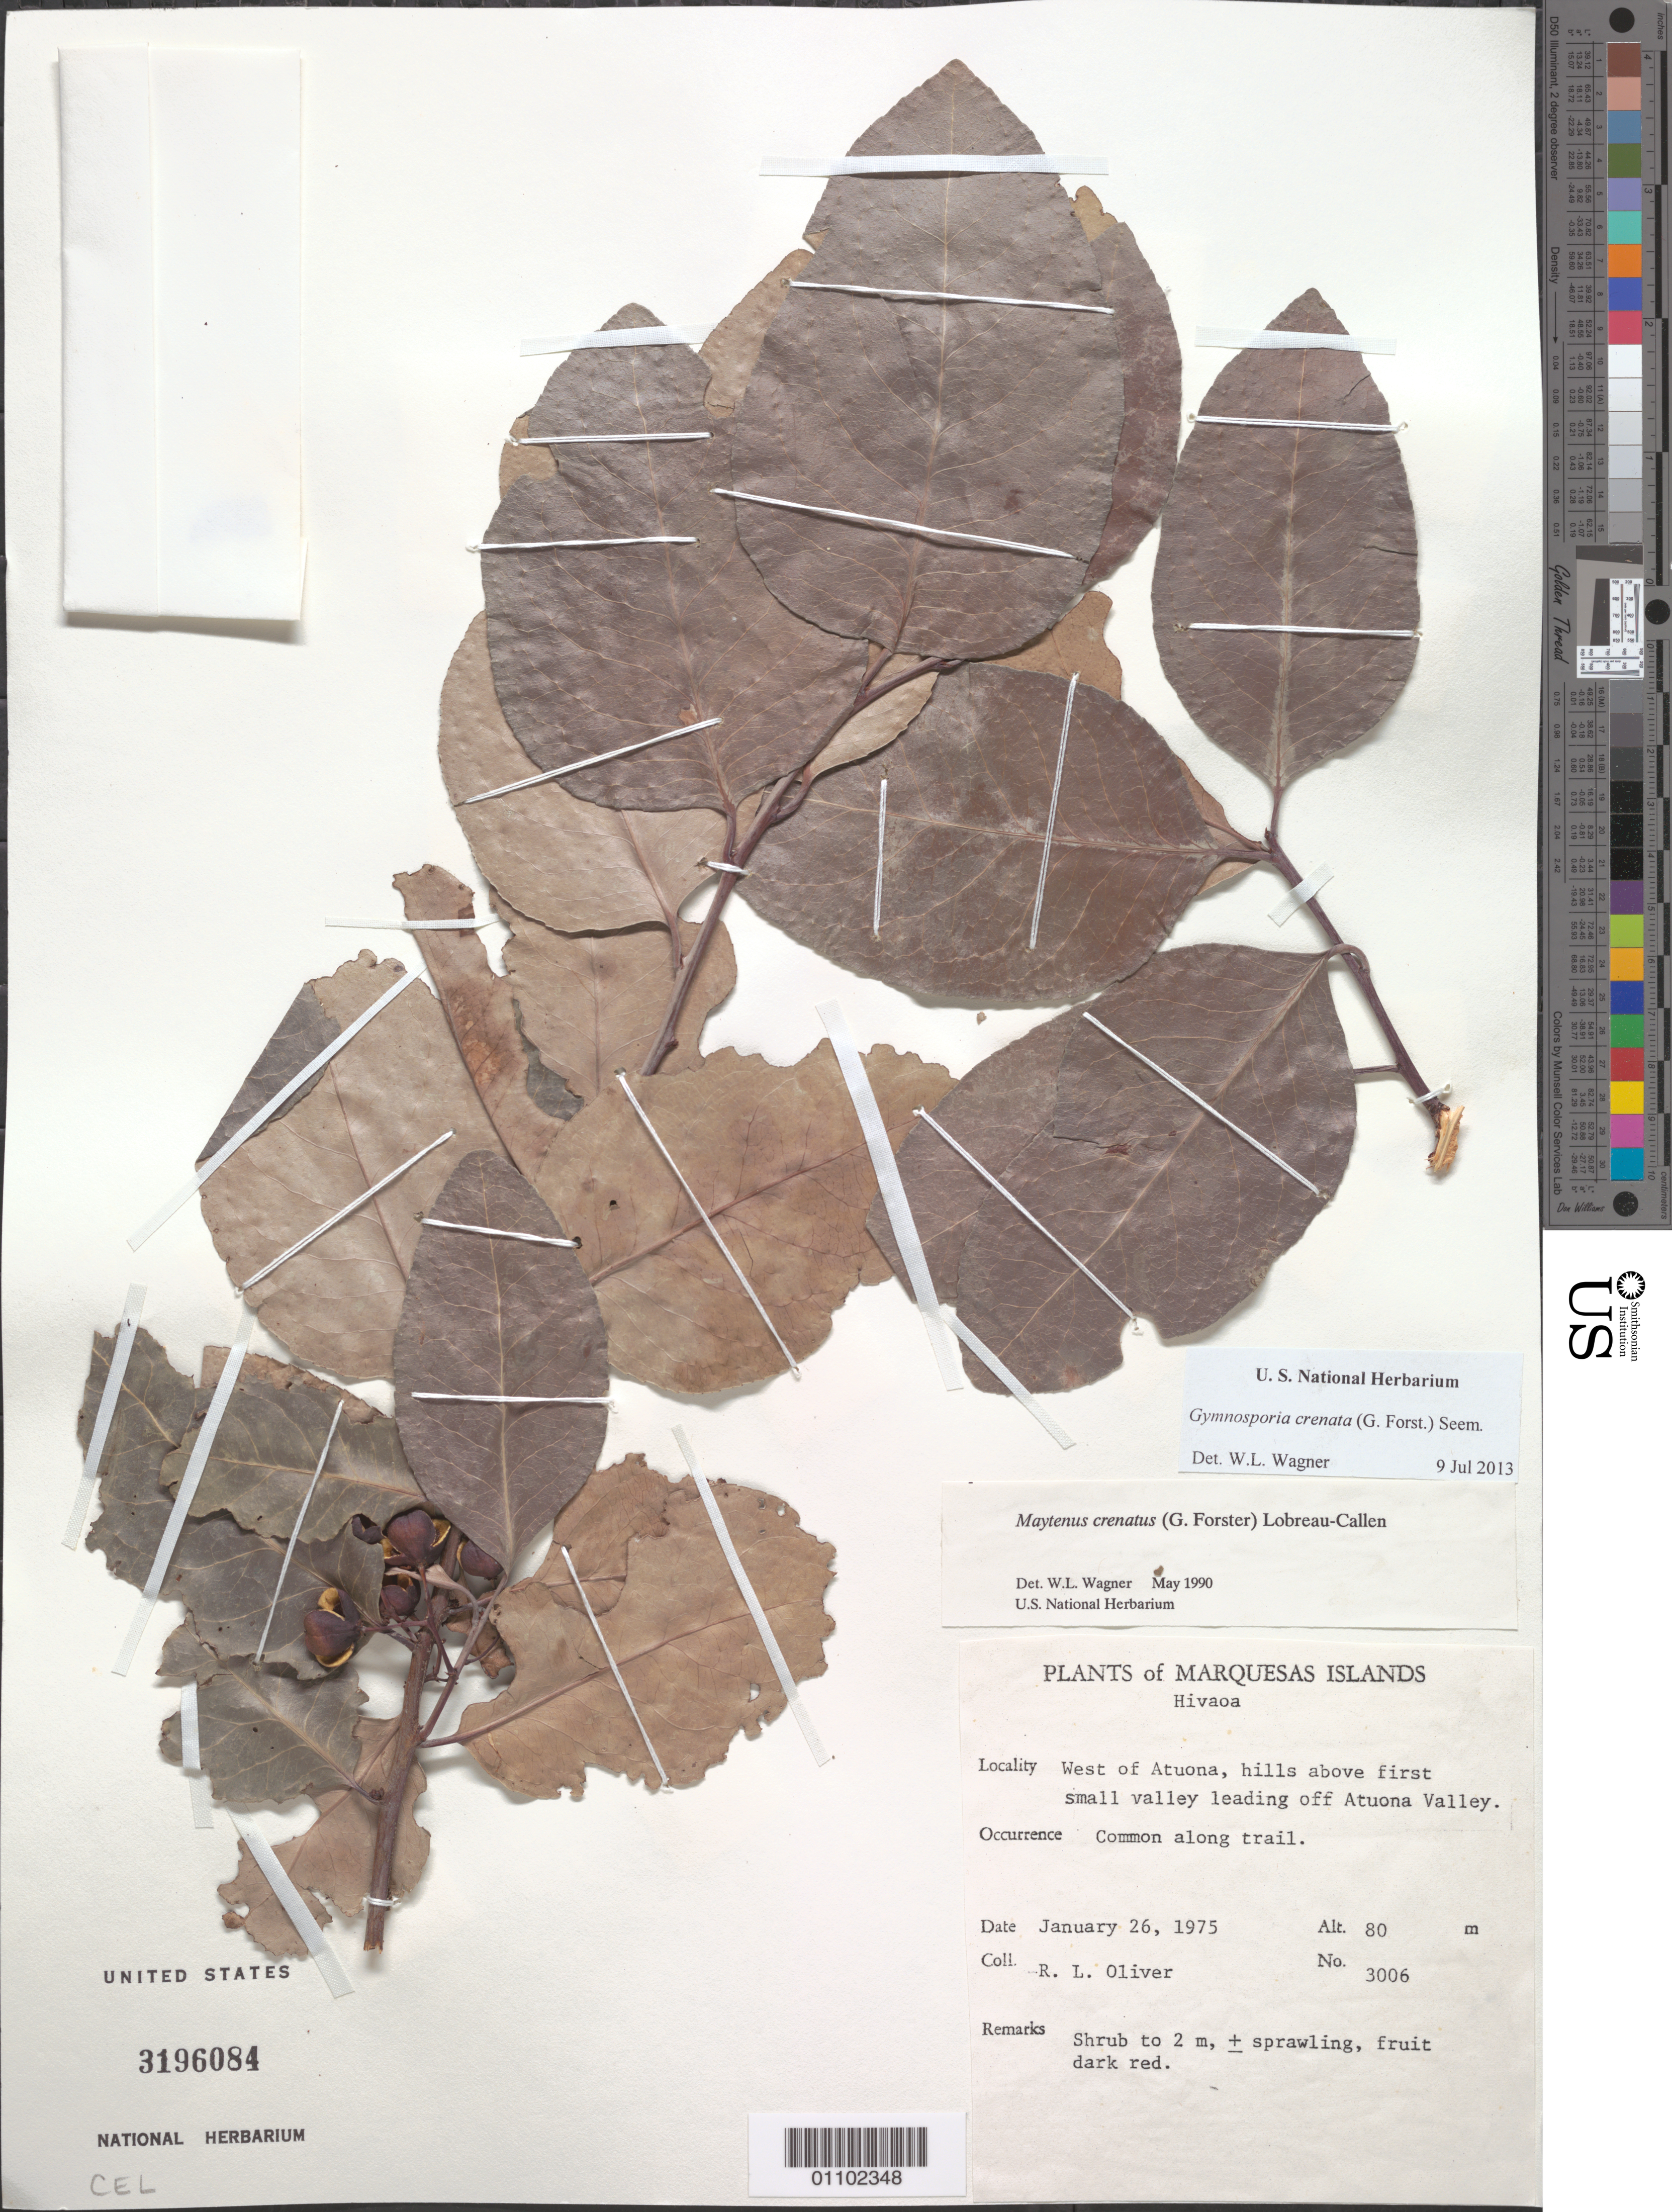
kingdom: Plantae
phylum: Tracheophyta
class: Magnoliopsida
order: Celastrales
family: Celastraceae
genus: Gymnosporia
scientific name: Gymnosporia crenata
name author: (G. Forst.) Seem.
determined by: Wagner, W. L., (BOT), Smithsonian Institution - National Museum of Natural History (UNITED STATES)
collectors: R. L. Oliver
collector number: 3006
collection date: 1975-01-26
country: French Polynesia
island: Hiva Oa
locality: W of Atuona, hills above first small valley leading off Atuona Valley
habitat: Common along trail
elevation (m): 80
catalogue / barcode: US 3196084